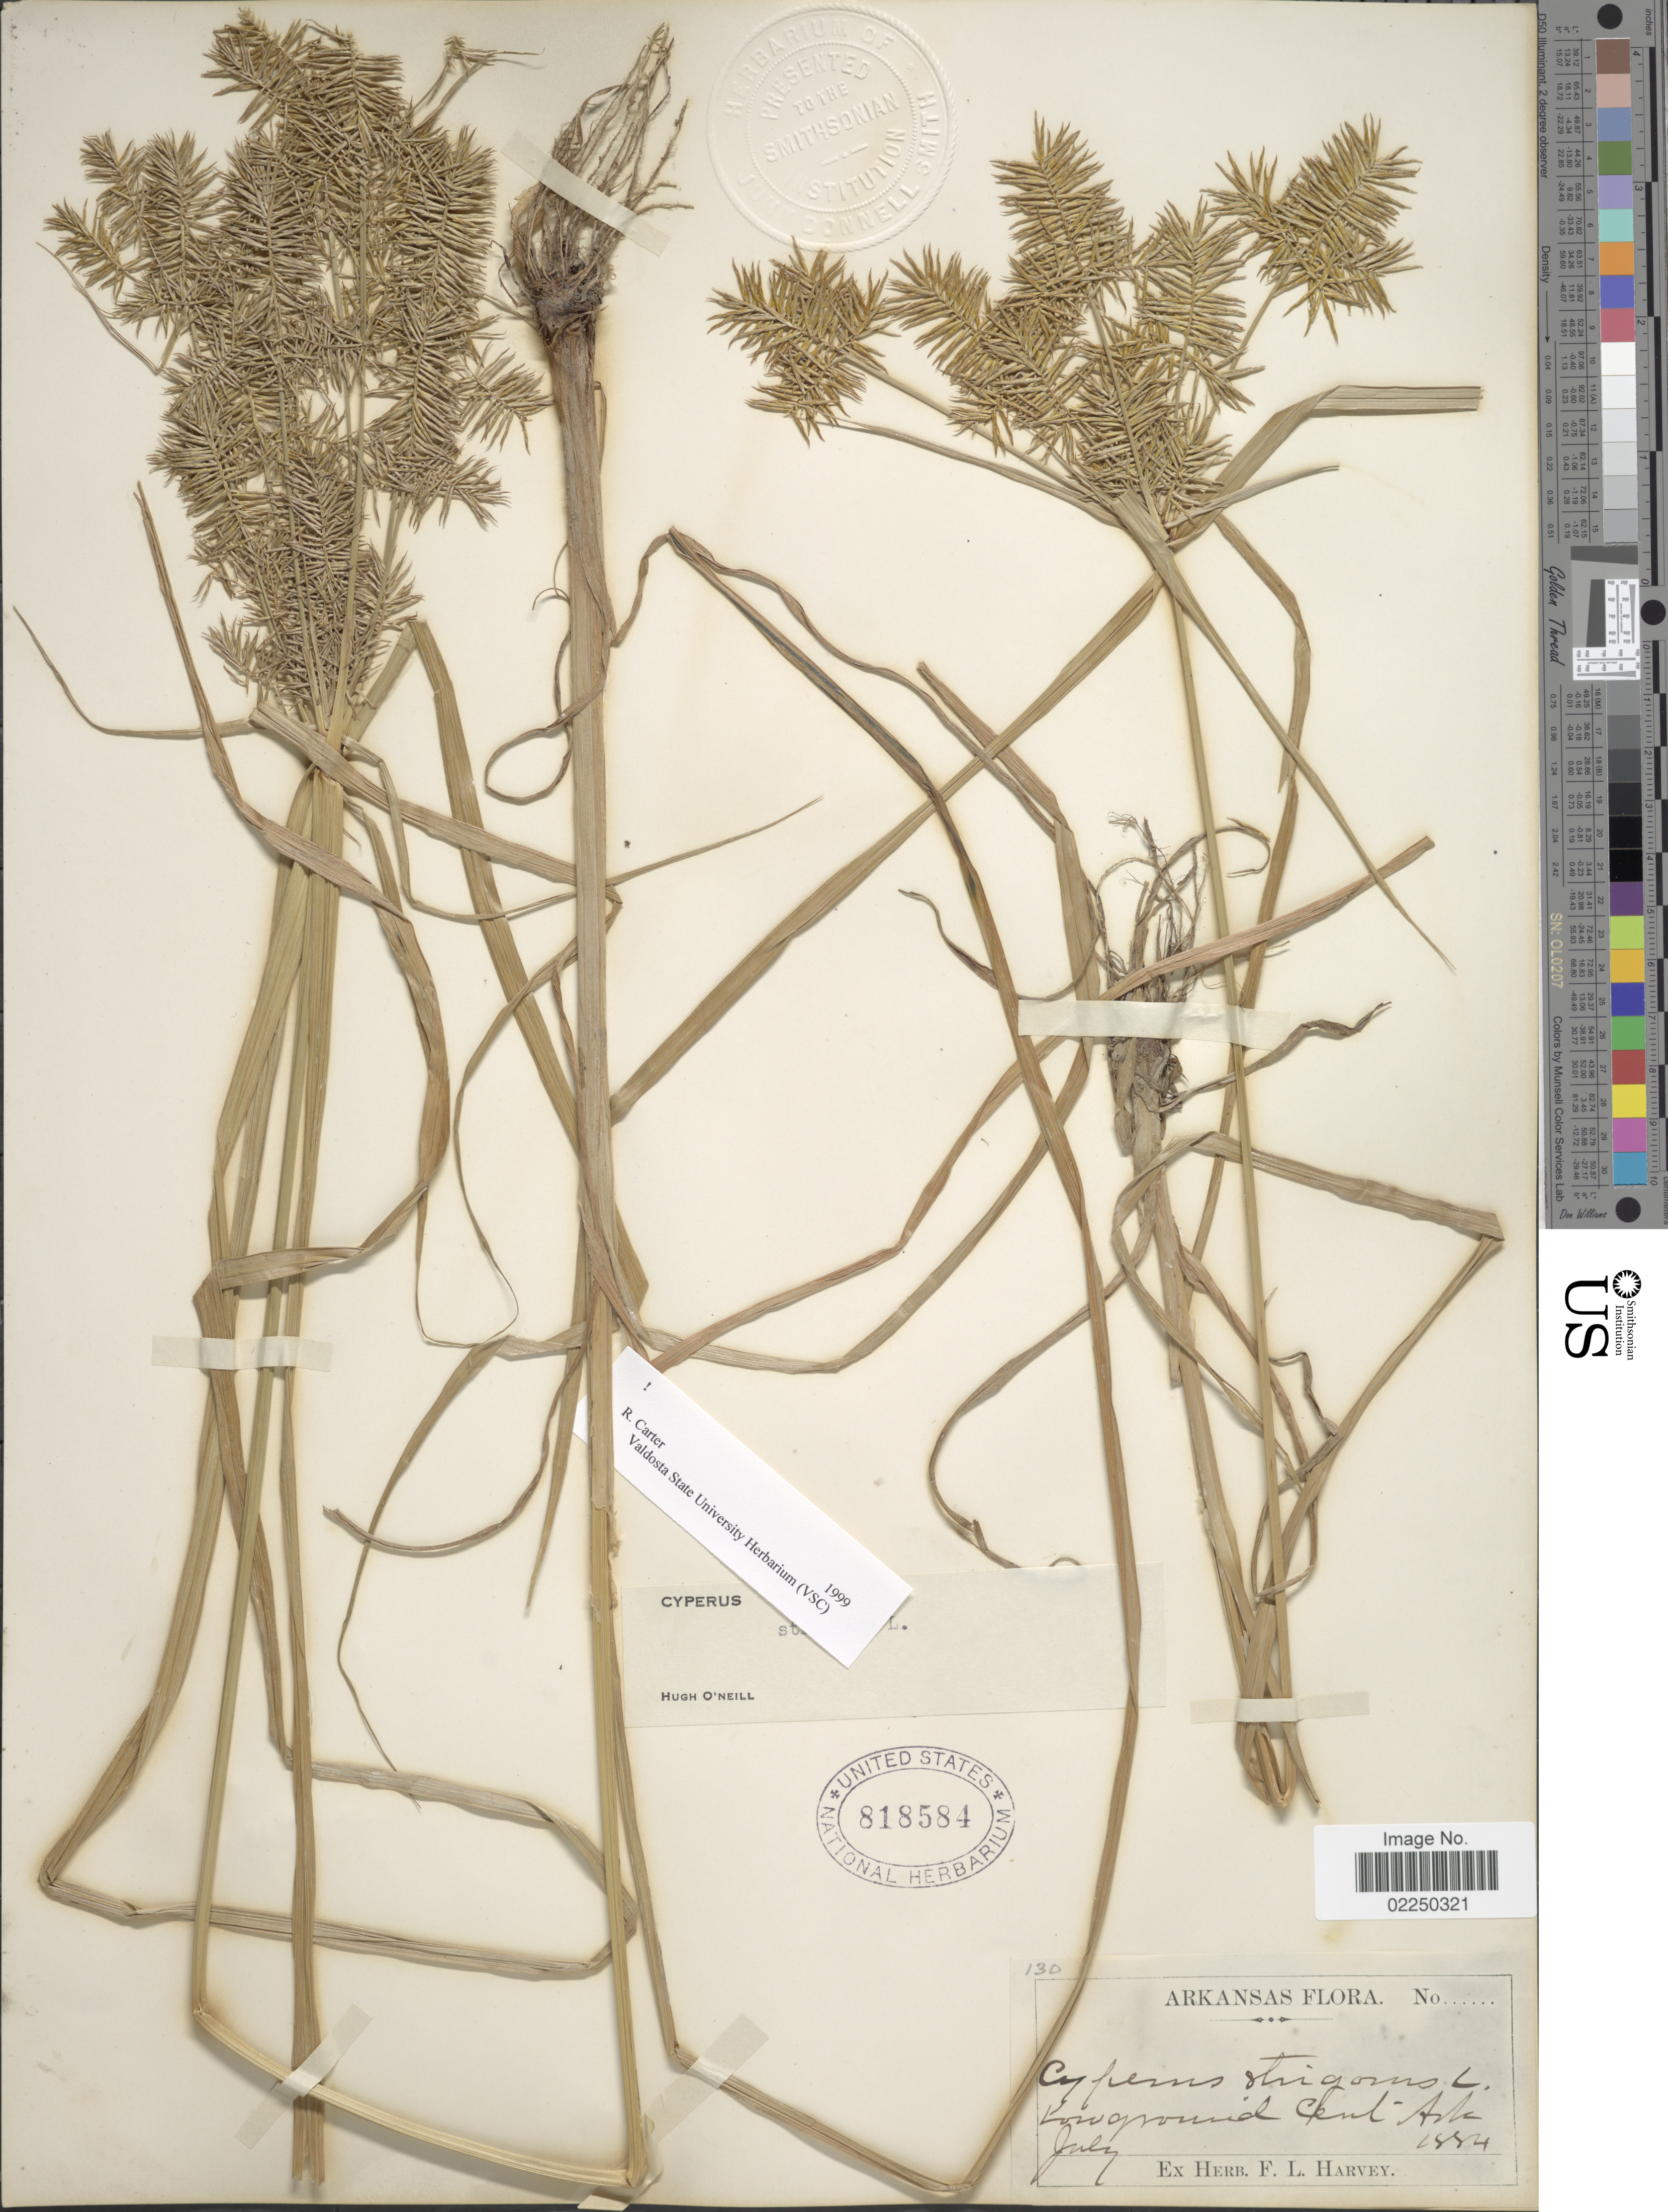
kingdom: Plantae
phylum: Tracheophyta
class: Liliopsida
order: Poales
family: Cyperaceae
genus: Cyperus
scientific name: Cyperus strigosus L.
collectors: ex herb. F. L. Harvey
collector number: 130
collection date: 1884-07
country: United States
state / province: Arkansas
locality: Low ground Cent Ark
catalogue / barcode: US 818584